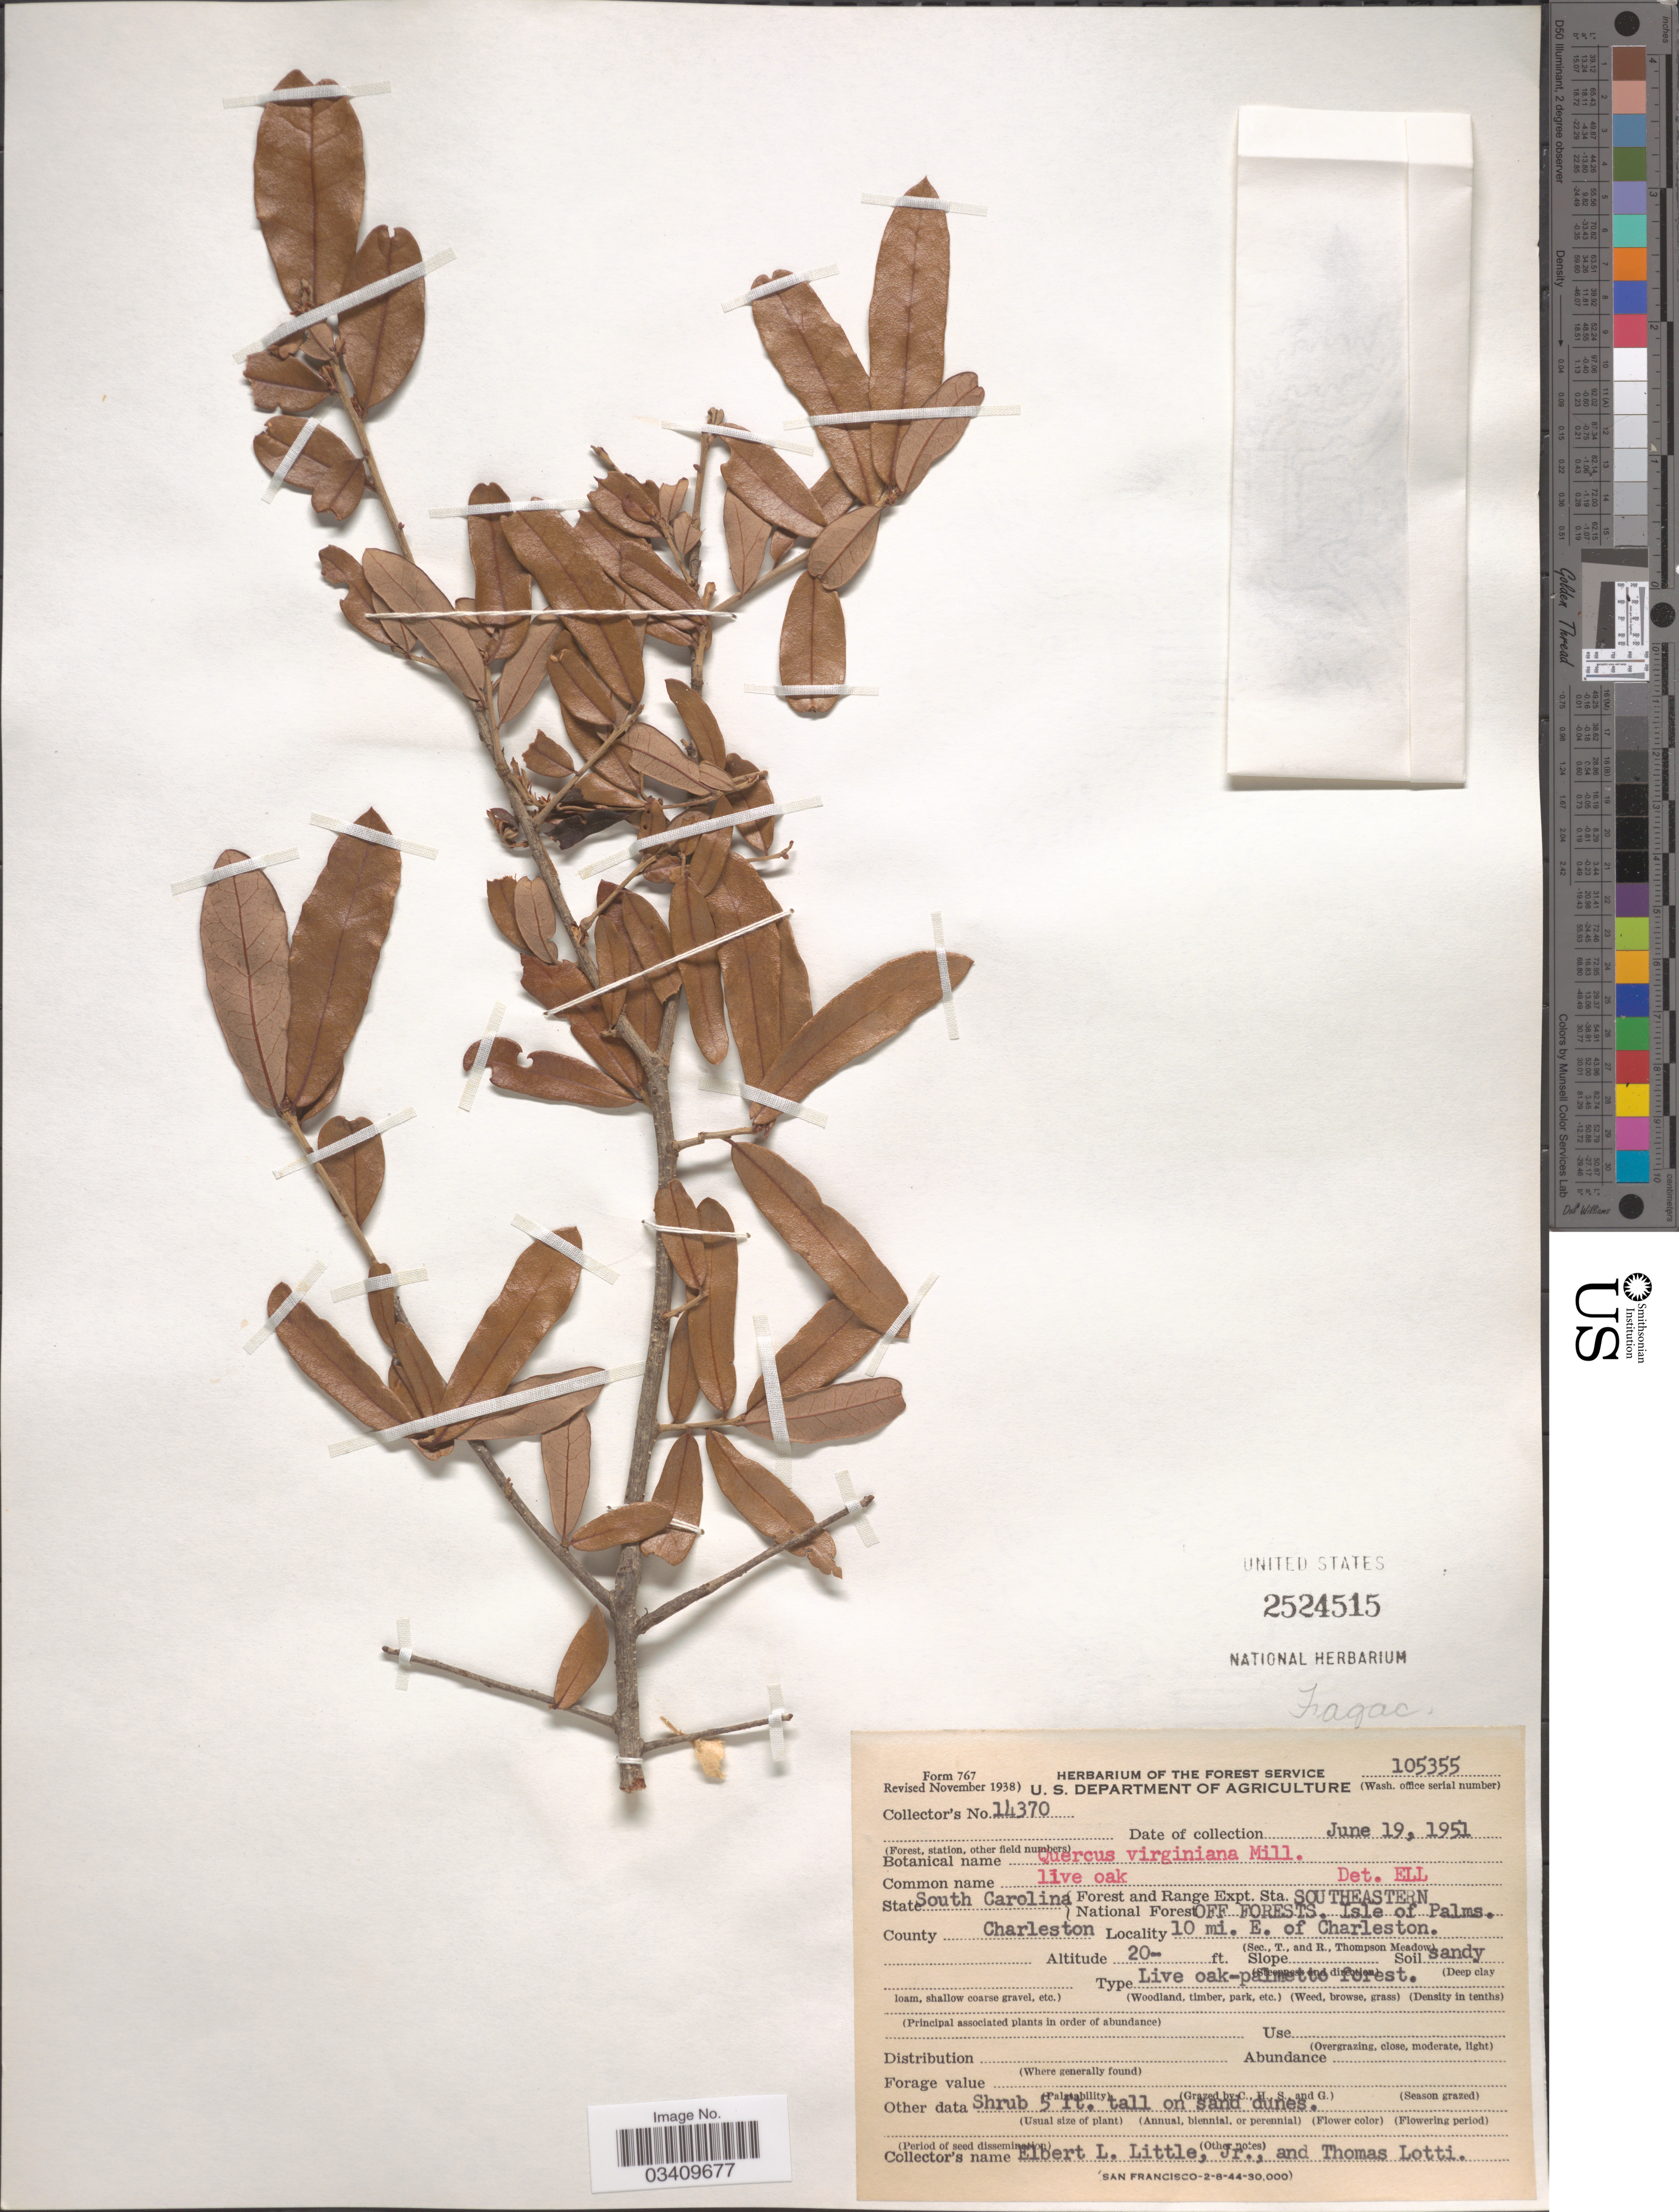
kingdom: Plantae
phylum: Tracheophyta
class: Magnoliopsida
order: Fagales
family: Fagaceae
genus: Quercus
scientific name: Quercus virginiana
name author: Mill.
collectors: E. L. Little & T. Lotti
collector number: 14370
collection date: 1951-06-19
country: United States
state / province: South Carolina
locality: Forest and Range Expt. Sta. Southeastern. National Forest off forests. Isle of Palms. County Charleston. 10 mi. E. of Charleston.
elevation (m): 6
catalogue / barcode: US 2524515